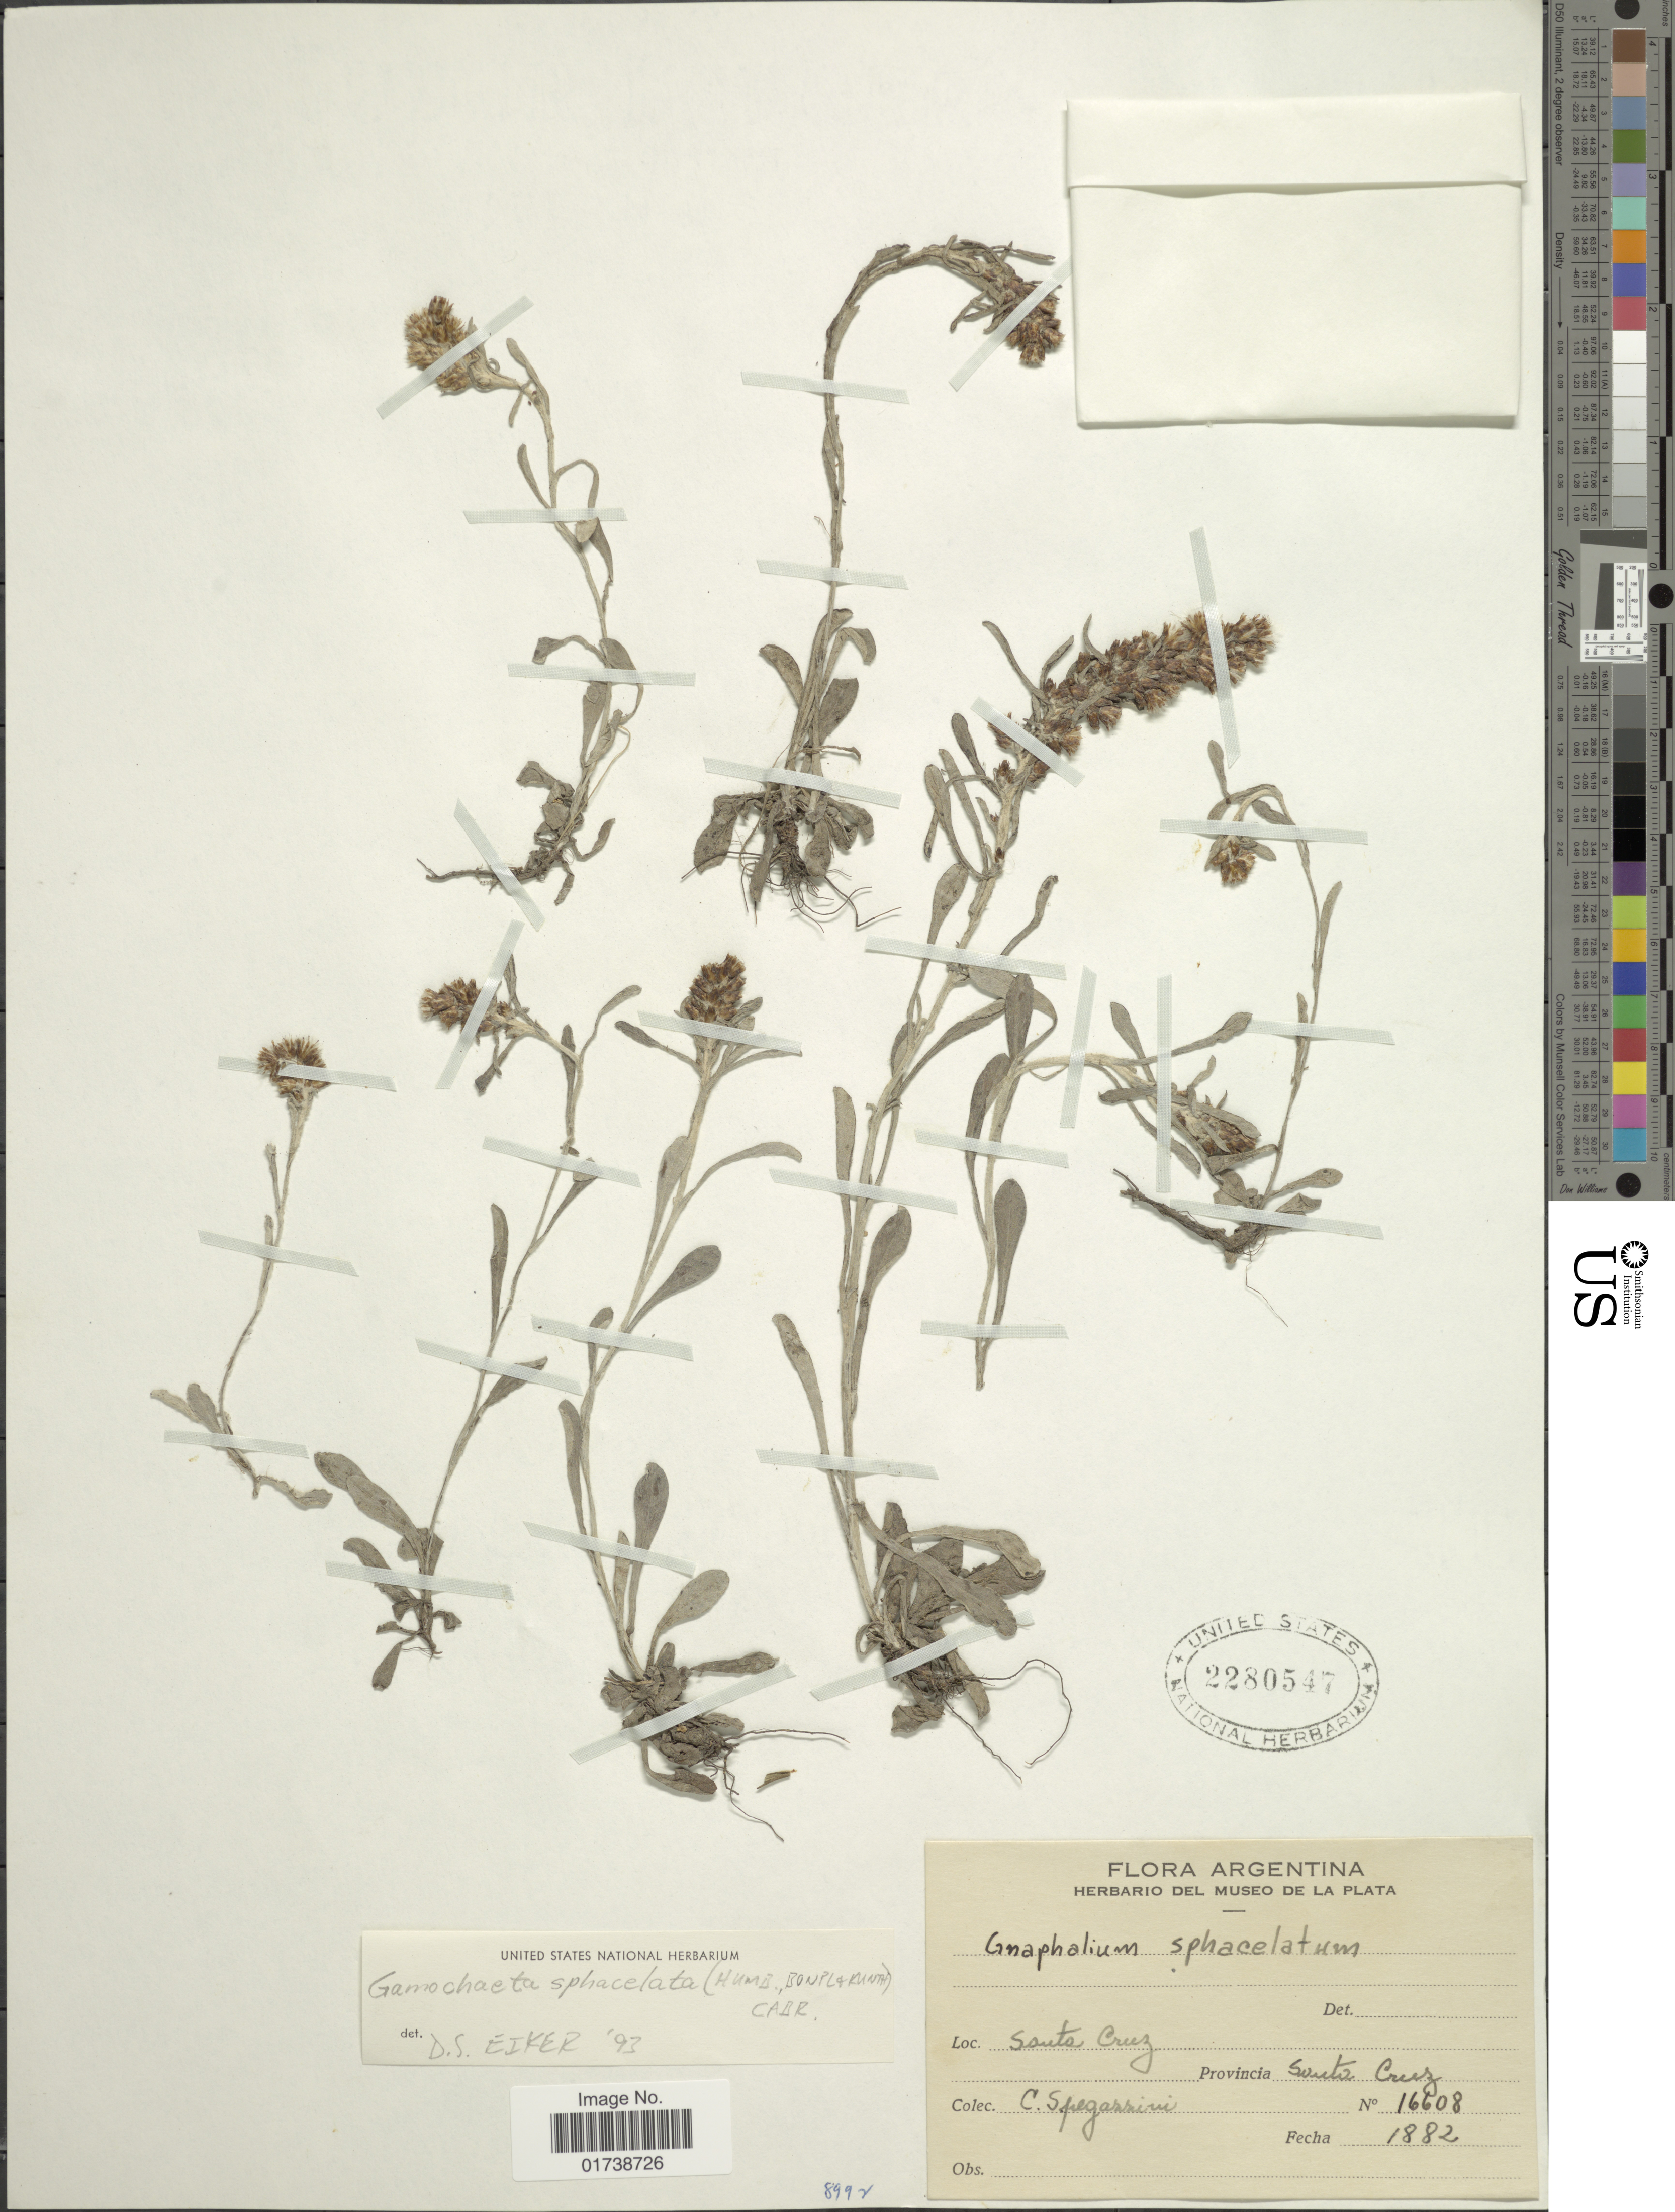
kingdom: Plantae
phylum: Tracheophyta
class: Magnoliopsida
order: Asterales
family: Asteraceae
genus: Gamochaeta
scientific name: Gamochaeta sphacilata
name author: (Kunth) Cabrera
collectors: C. L. Spegazzini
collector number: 16608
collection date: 1882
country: Argentina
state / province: Santa Cruz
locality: Santa Cruz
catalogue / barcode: US 2280547